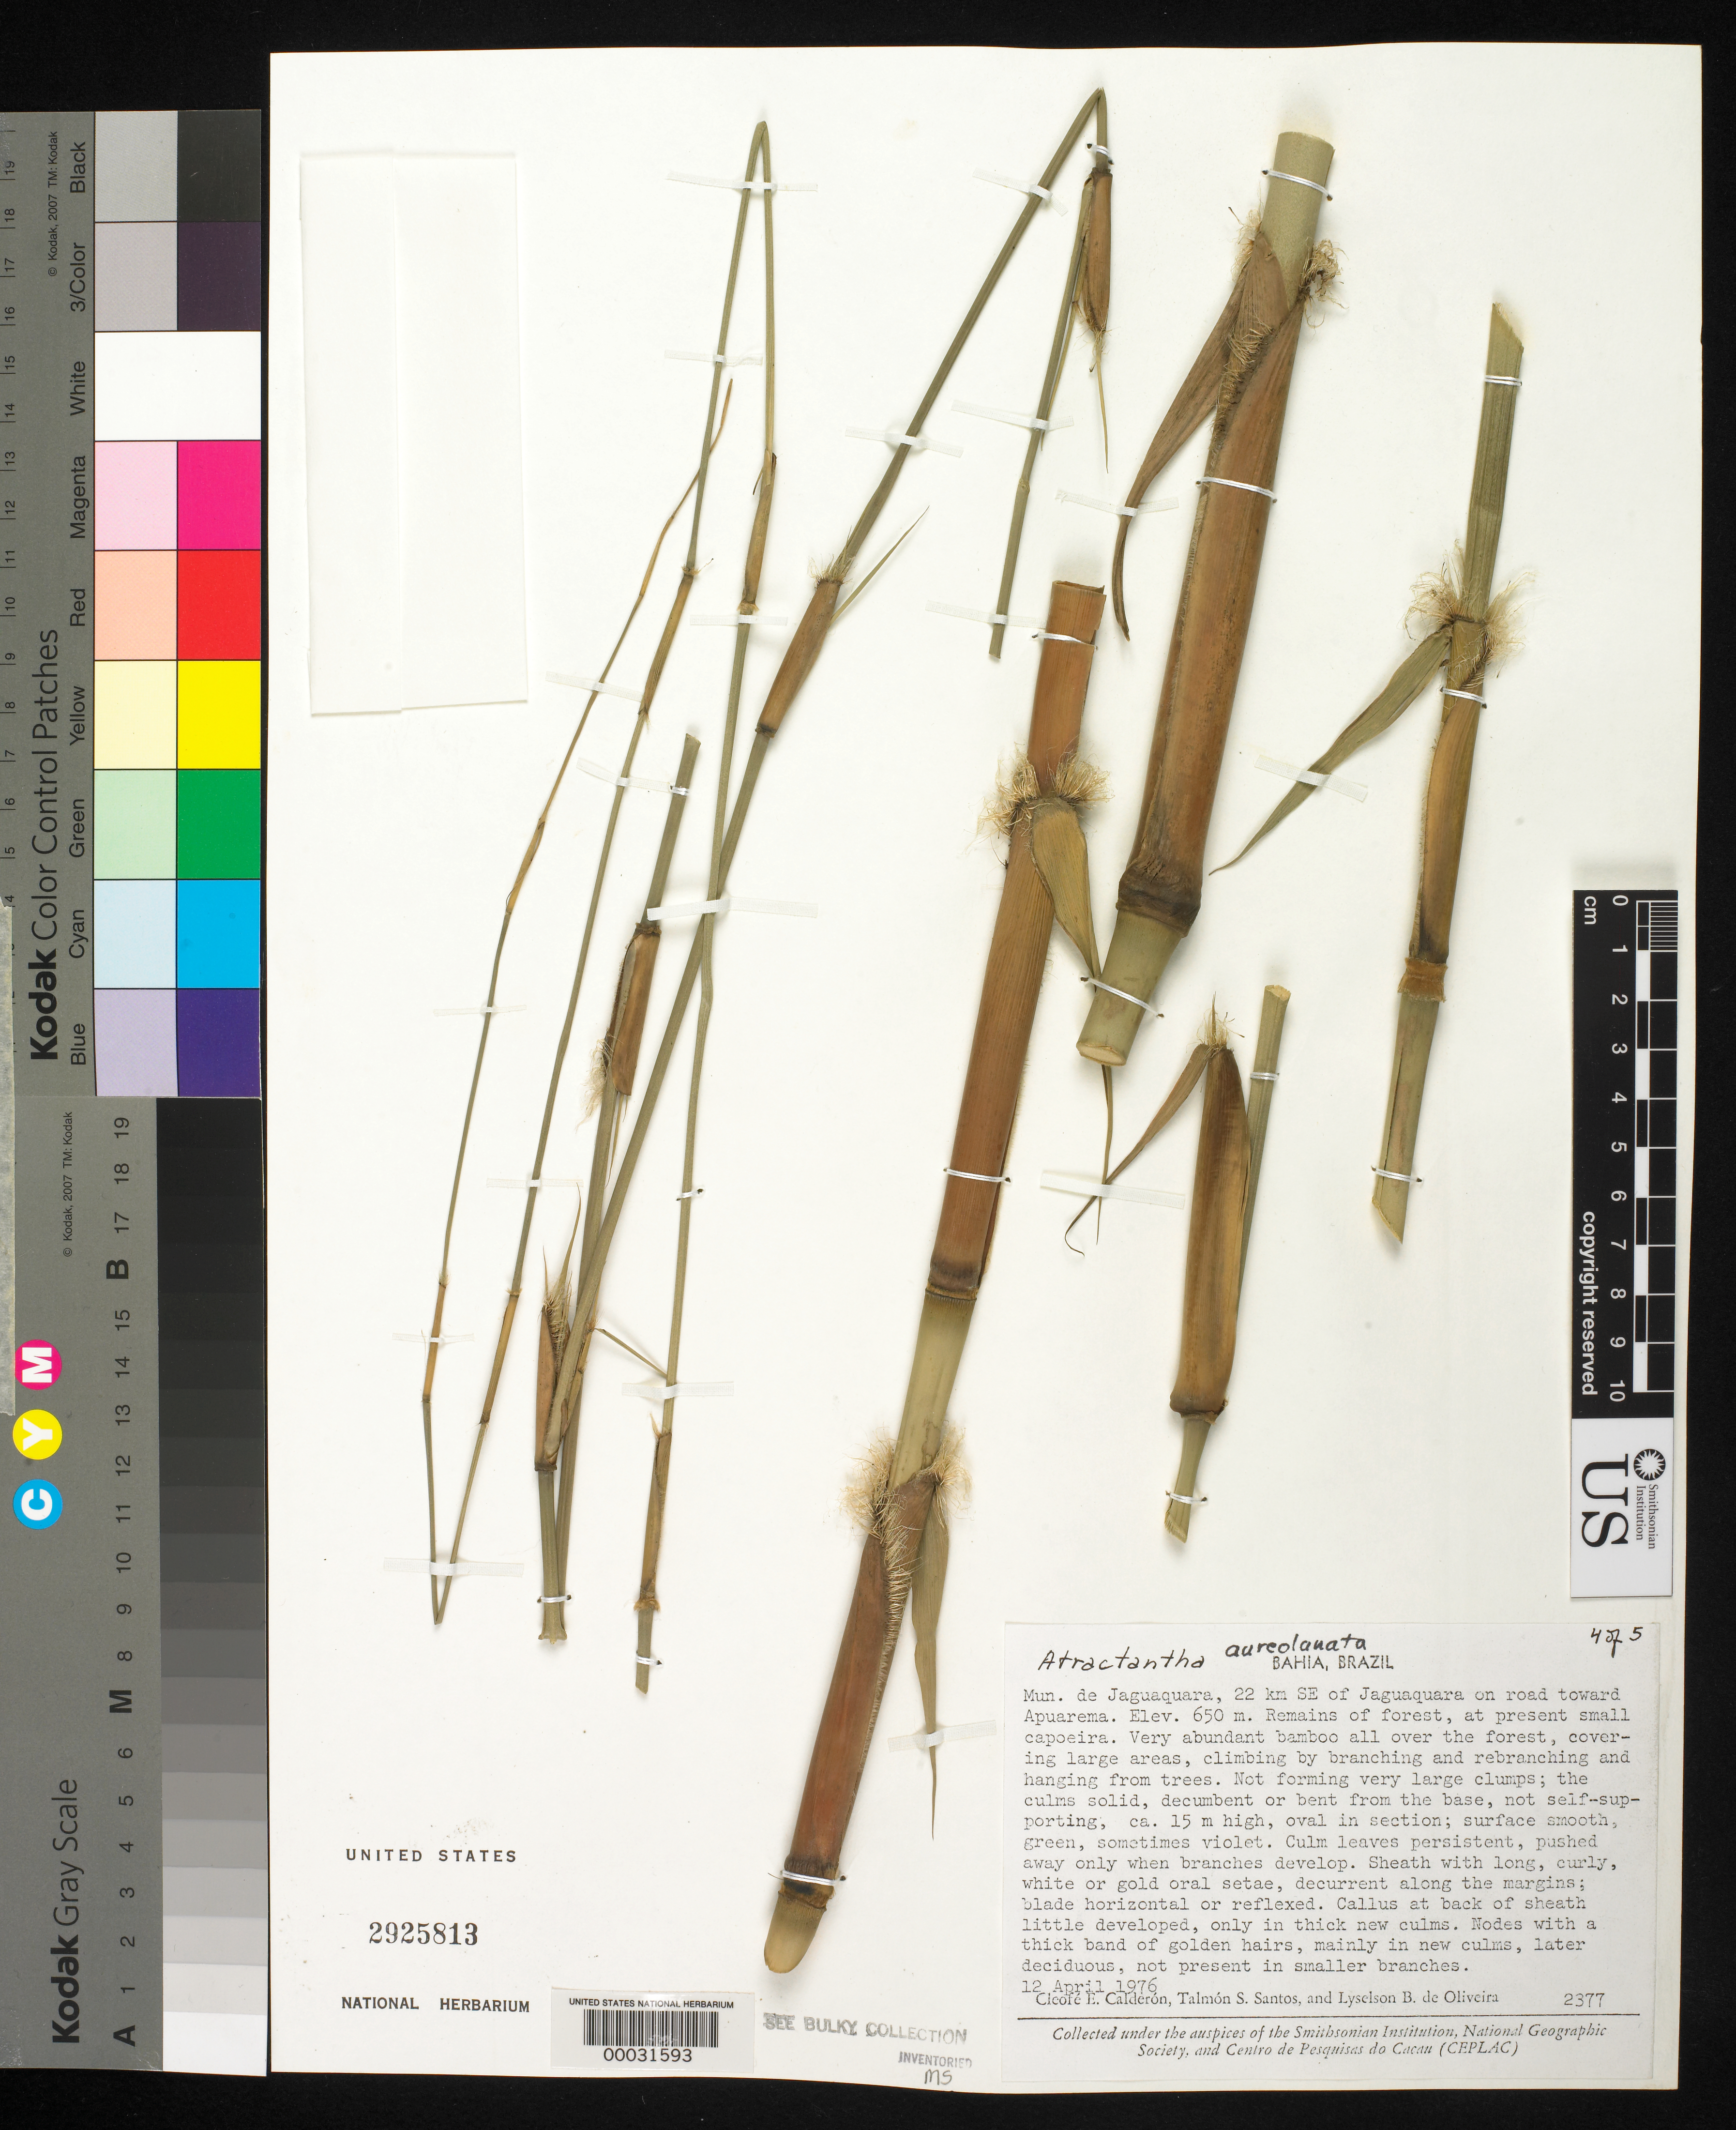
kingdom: Plantae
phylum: Tracheophyta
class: Liliopsida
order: Poales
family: Poaceae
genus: Atractantha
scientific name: Atractantha aureolanata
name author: Judz.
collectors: C. E. Calderón, T. S. Santos & L. de Oliveira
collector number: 2377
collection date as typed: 12 Apr 1976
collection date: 1976-04-12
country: Brazil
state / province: Bahia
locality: Jaguaquara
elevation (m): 650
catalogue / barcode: US 2925813